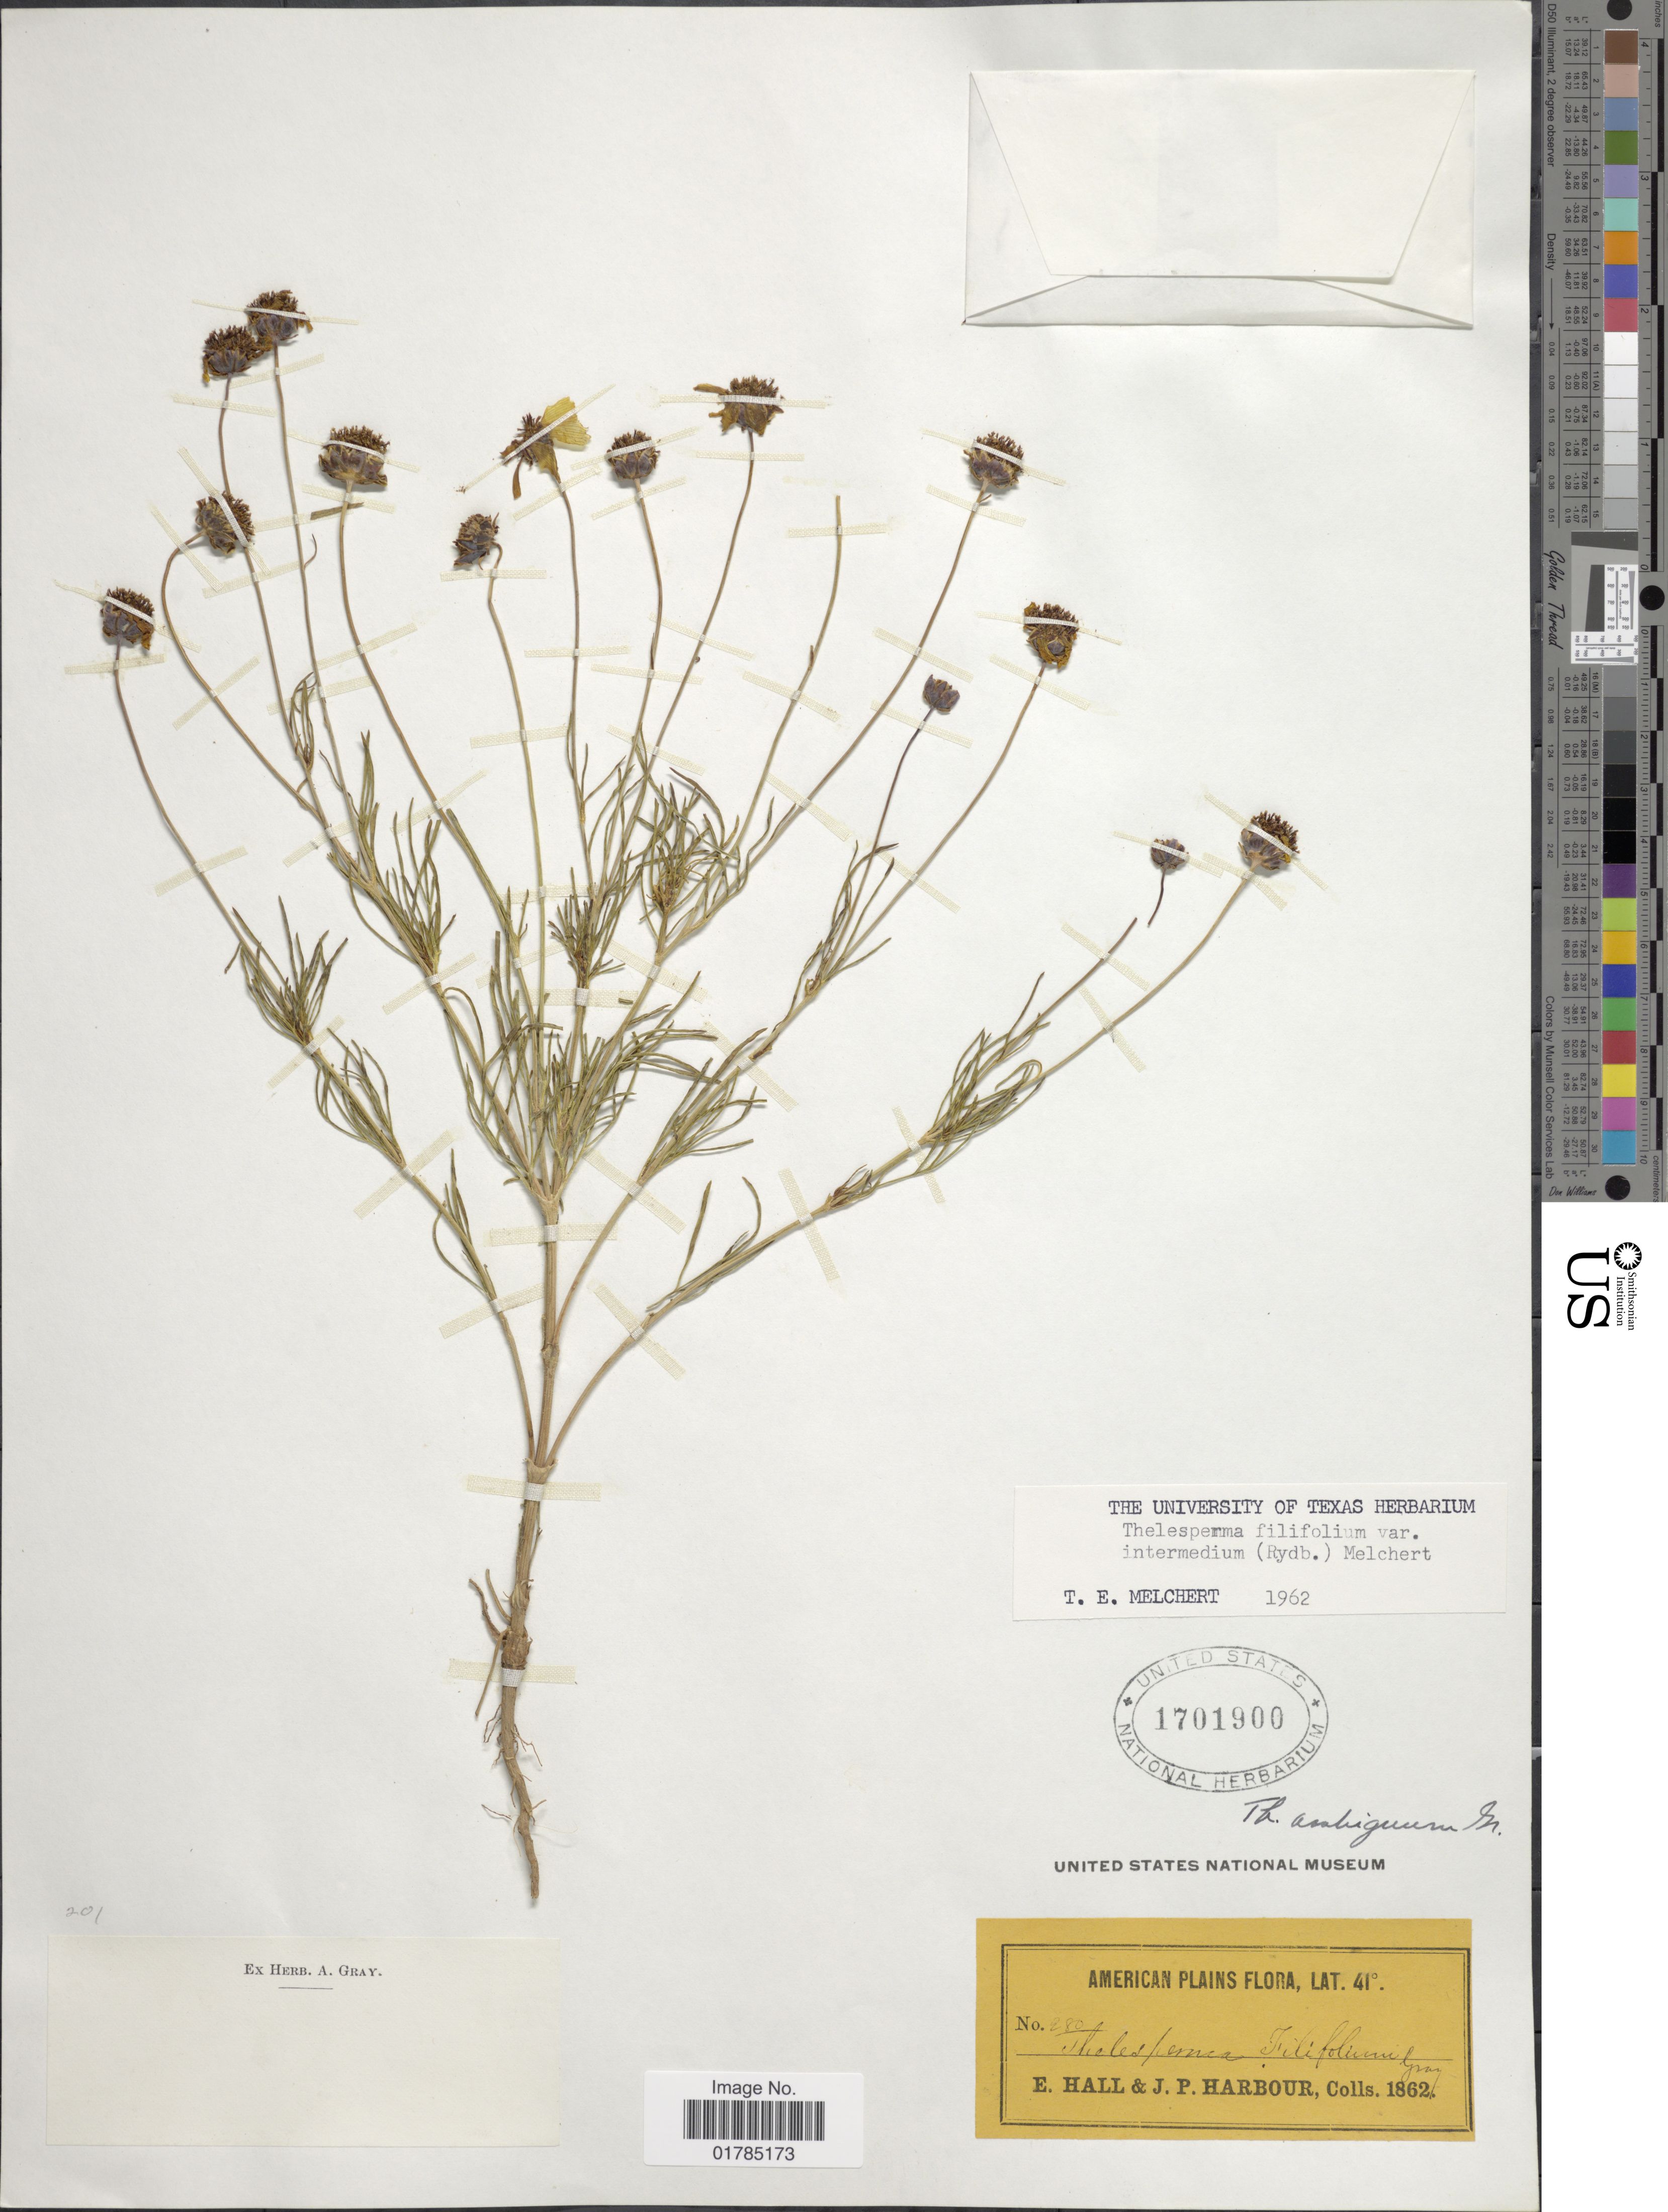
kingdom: Plantae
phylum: Tracheophyta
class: Magnoliopsida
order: Asterales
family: Asteraceae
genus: Thelesperma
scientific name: Thelesperma filifolium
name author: (Hook.) A. Gray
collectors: E. Hall & J. Harbour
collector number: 280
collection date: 1862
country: United States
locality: American Plains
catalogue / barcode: US 1701900